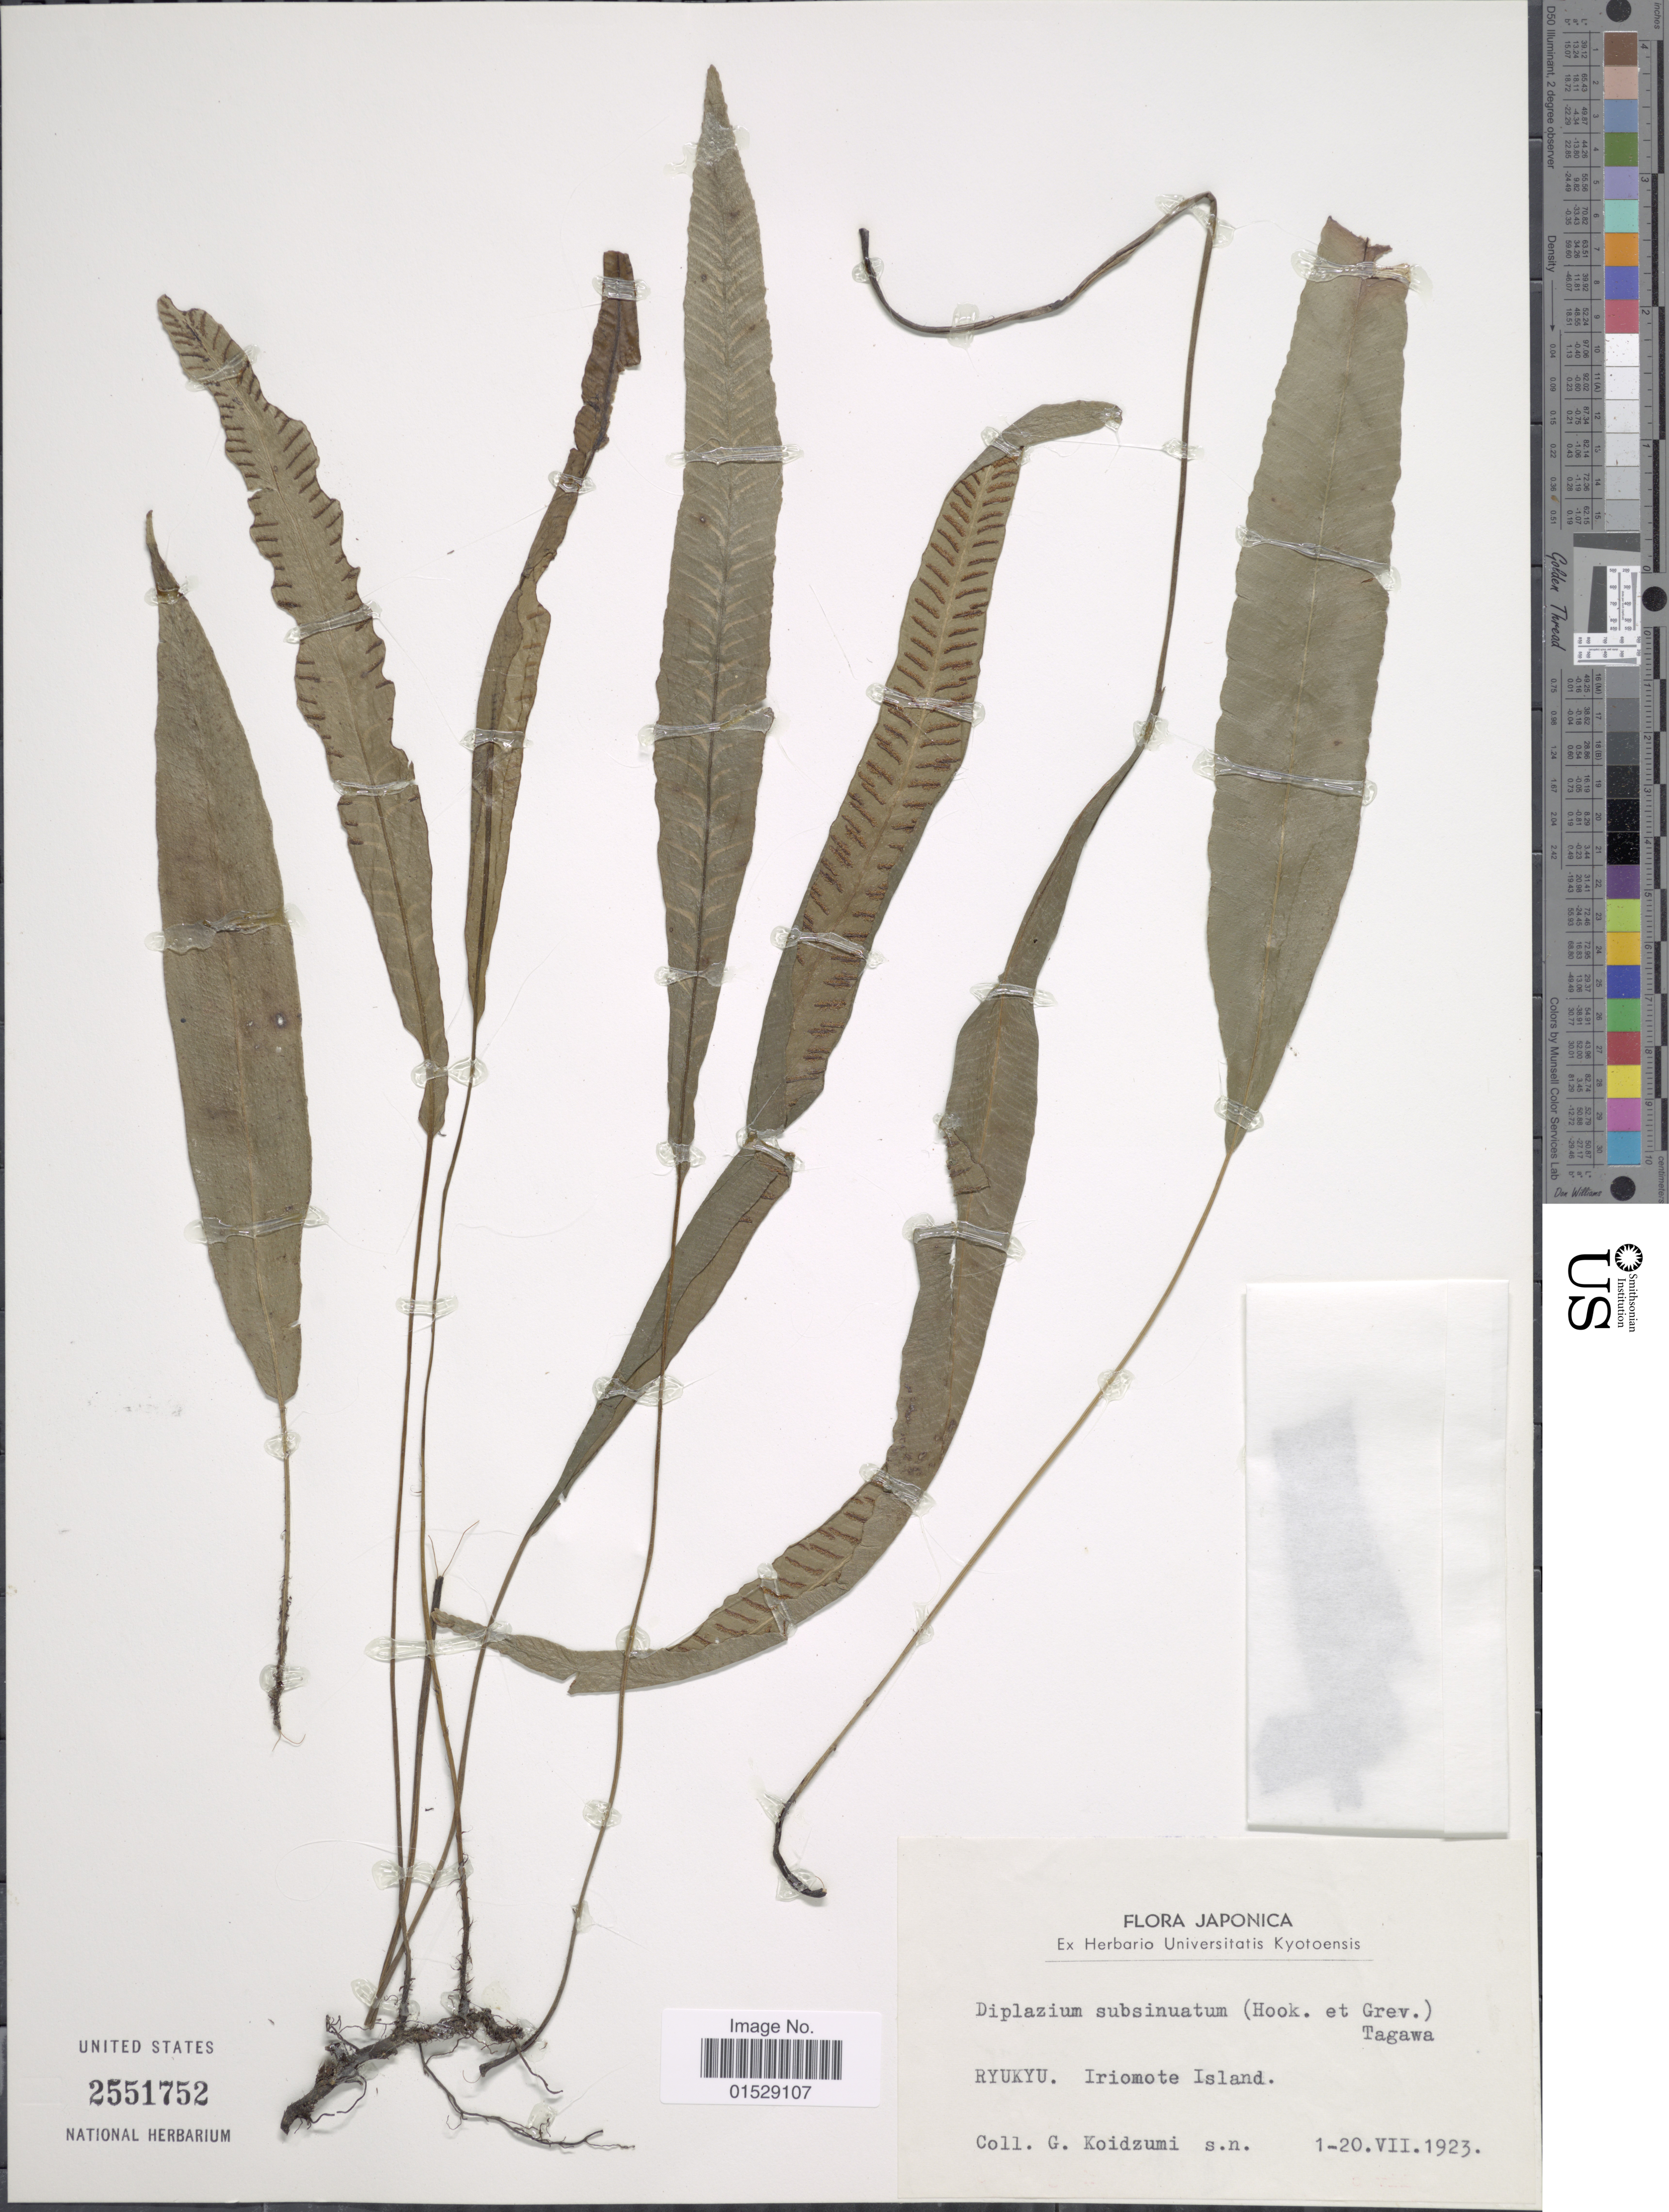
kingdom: Plantae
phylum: Tracheophyta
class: Polypodiopsida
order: Polypodiales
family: Athyriaceae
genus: Deparia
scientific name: Deparia lancea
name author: (Thunb.) Fraser-Jenk.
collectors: G. Koidzumi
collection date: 1923-07-01/1923-07-20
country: Japan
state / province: Okinawa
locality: Japonica, Ryukyu, Iriomote Island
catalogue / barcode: US 2551752